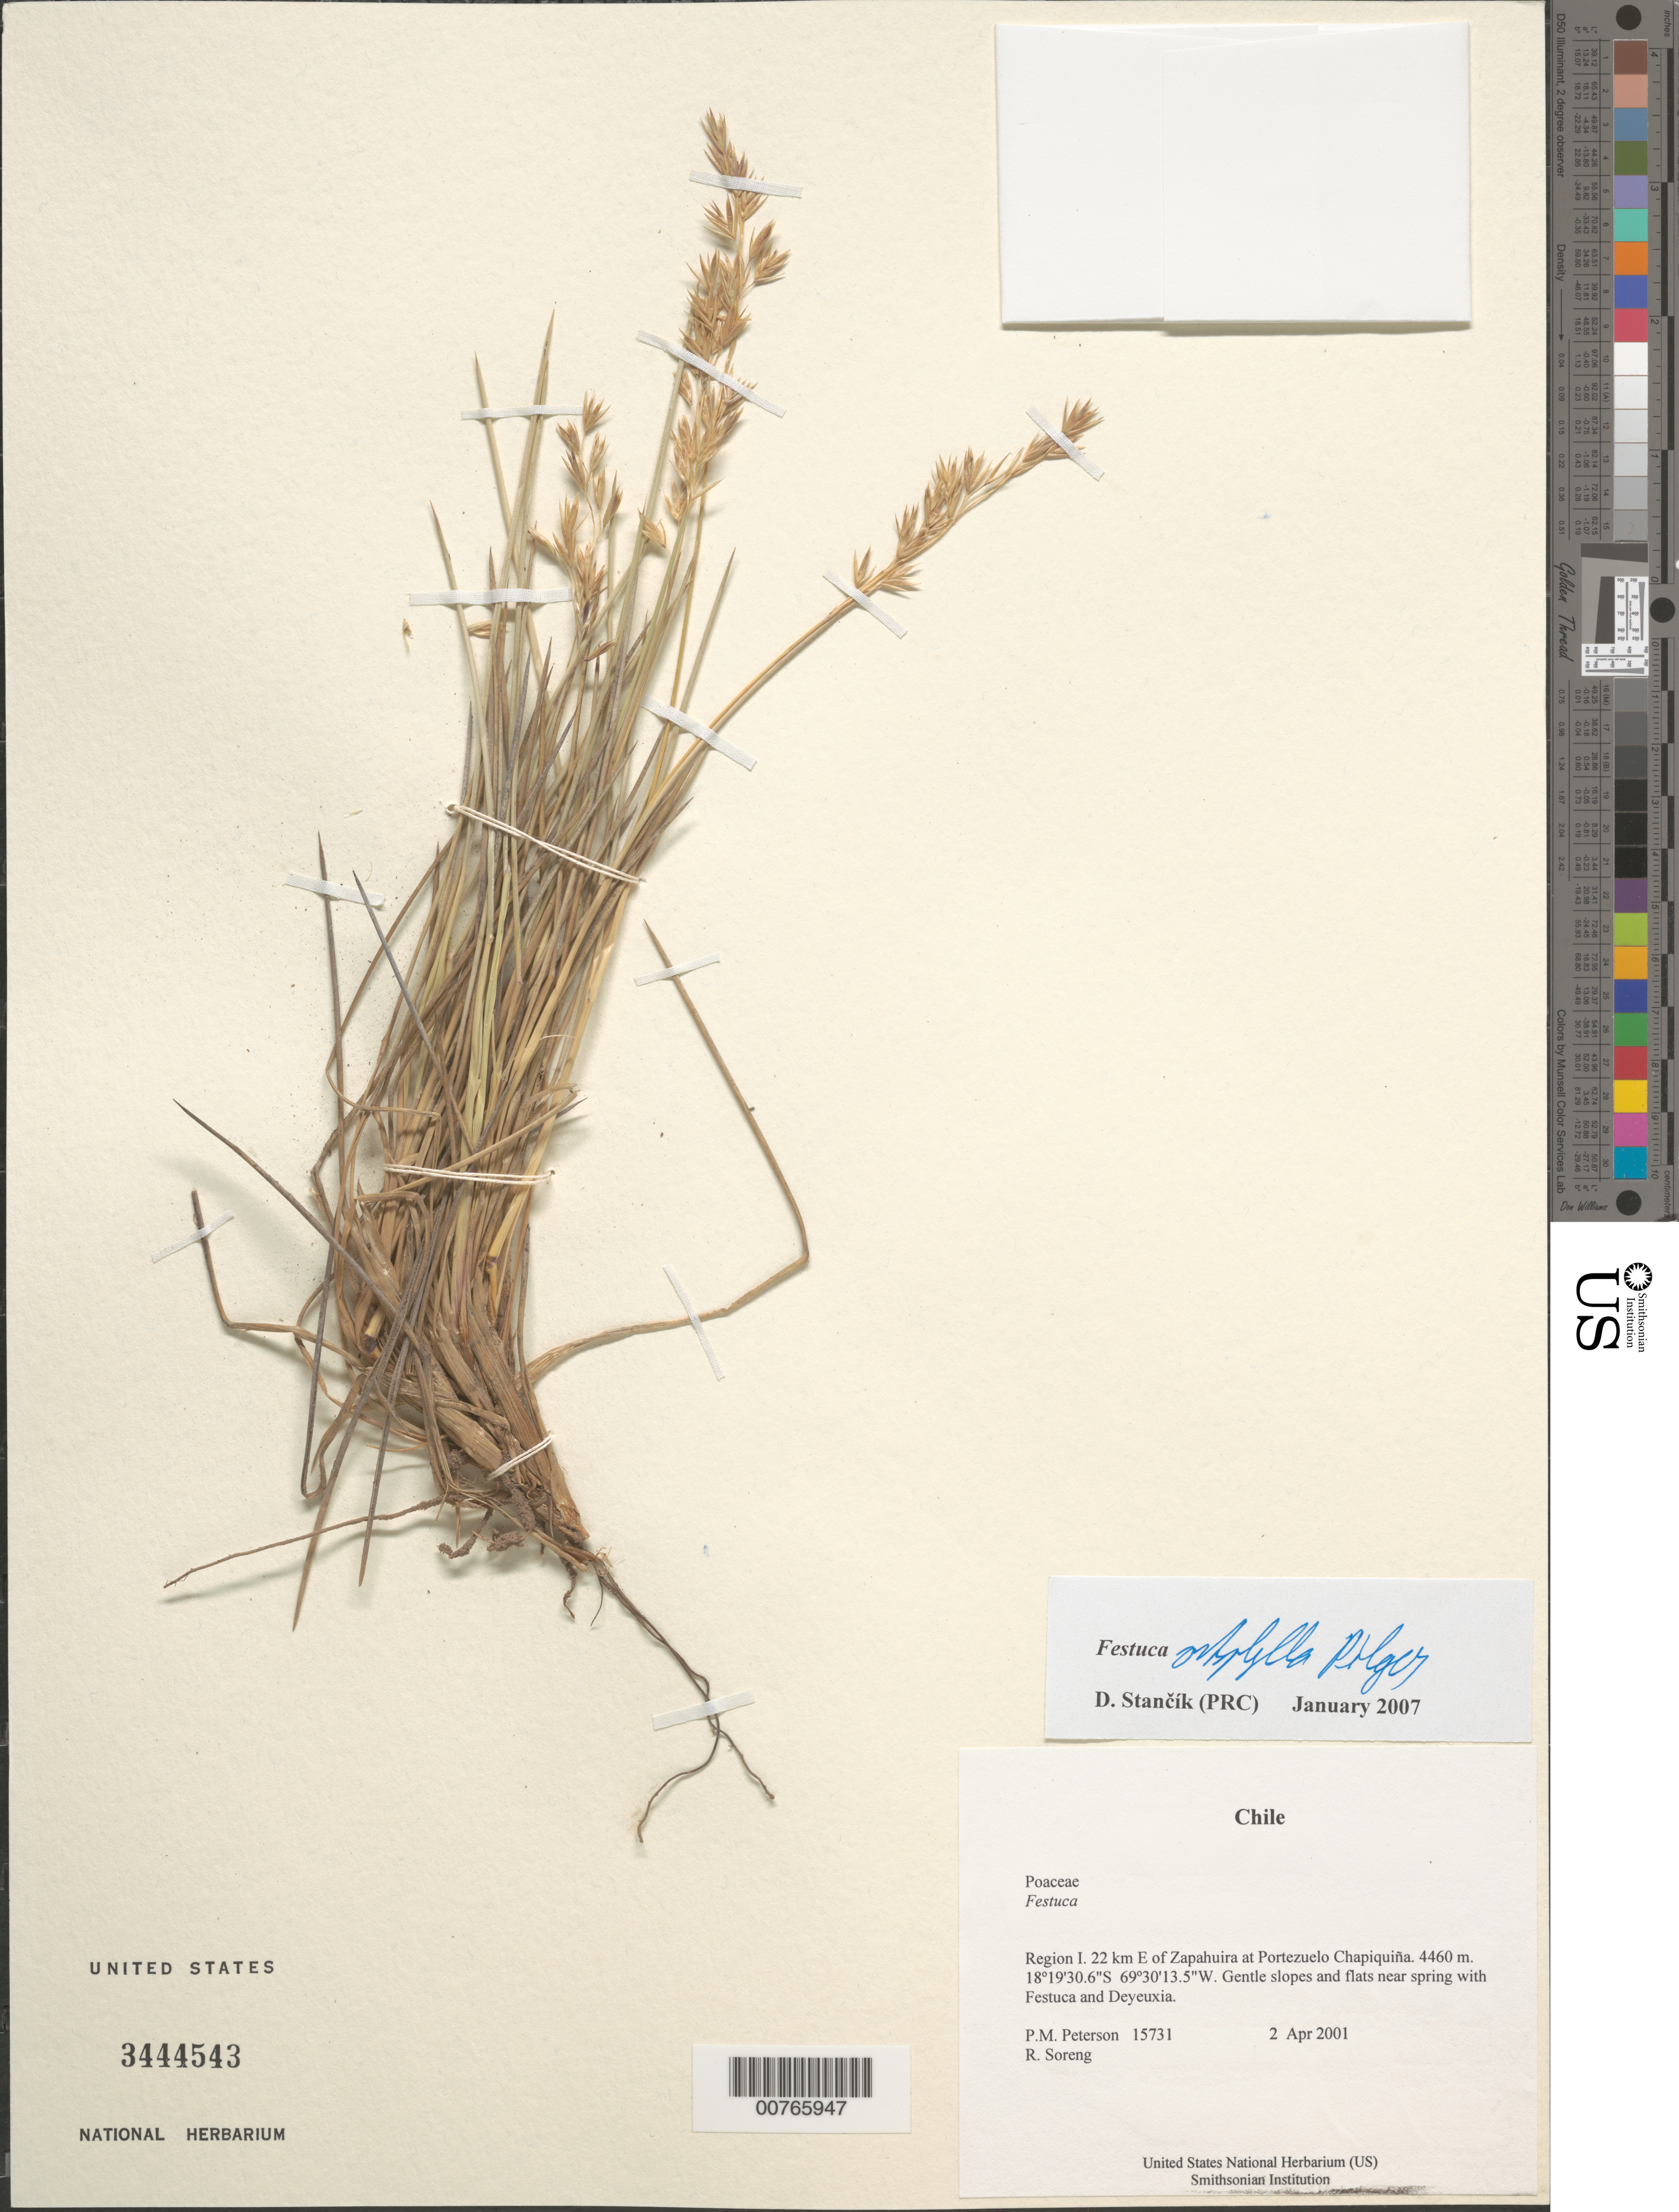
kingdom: Plantae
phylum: Tracheophyta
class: Liliopsida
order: Poales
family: Poaceae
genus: Festuca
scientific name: Festuca orthophylla var. boliviana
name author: Pilg.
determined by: Stancik, D.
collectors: P. M. Peterson & R. J. Soreng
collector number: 15731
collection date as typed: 02 Apr 2001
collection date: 2001-04-02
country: Chile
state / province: Tarapacá (I)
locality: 22 km E of Zapahuira at Portezuelo Chapiquiña.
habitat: Gentle slopes and flats near spring with Festuca and Deyeuxia.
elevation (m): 4460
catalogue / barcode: US 3444543